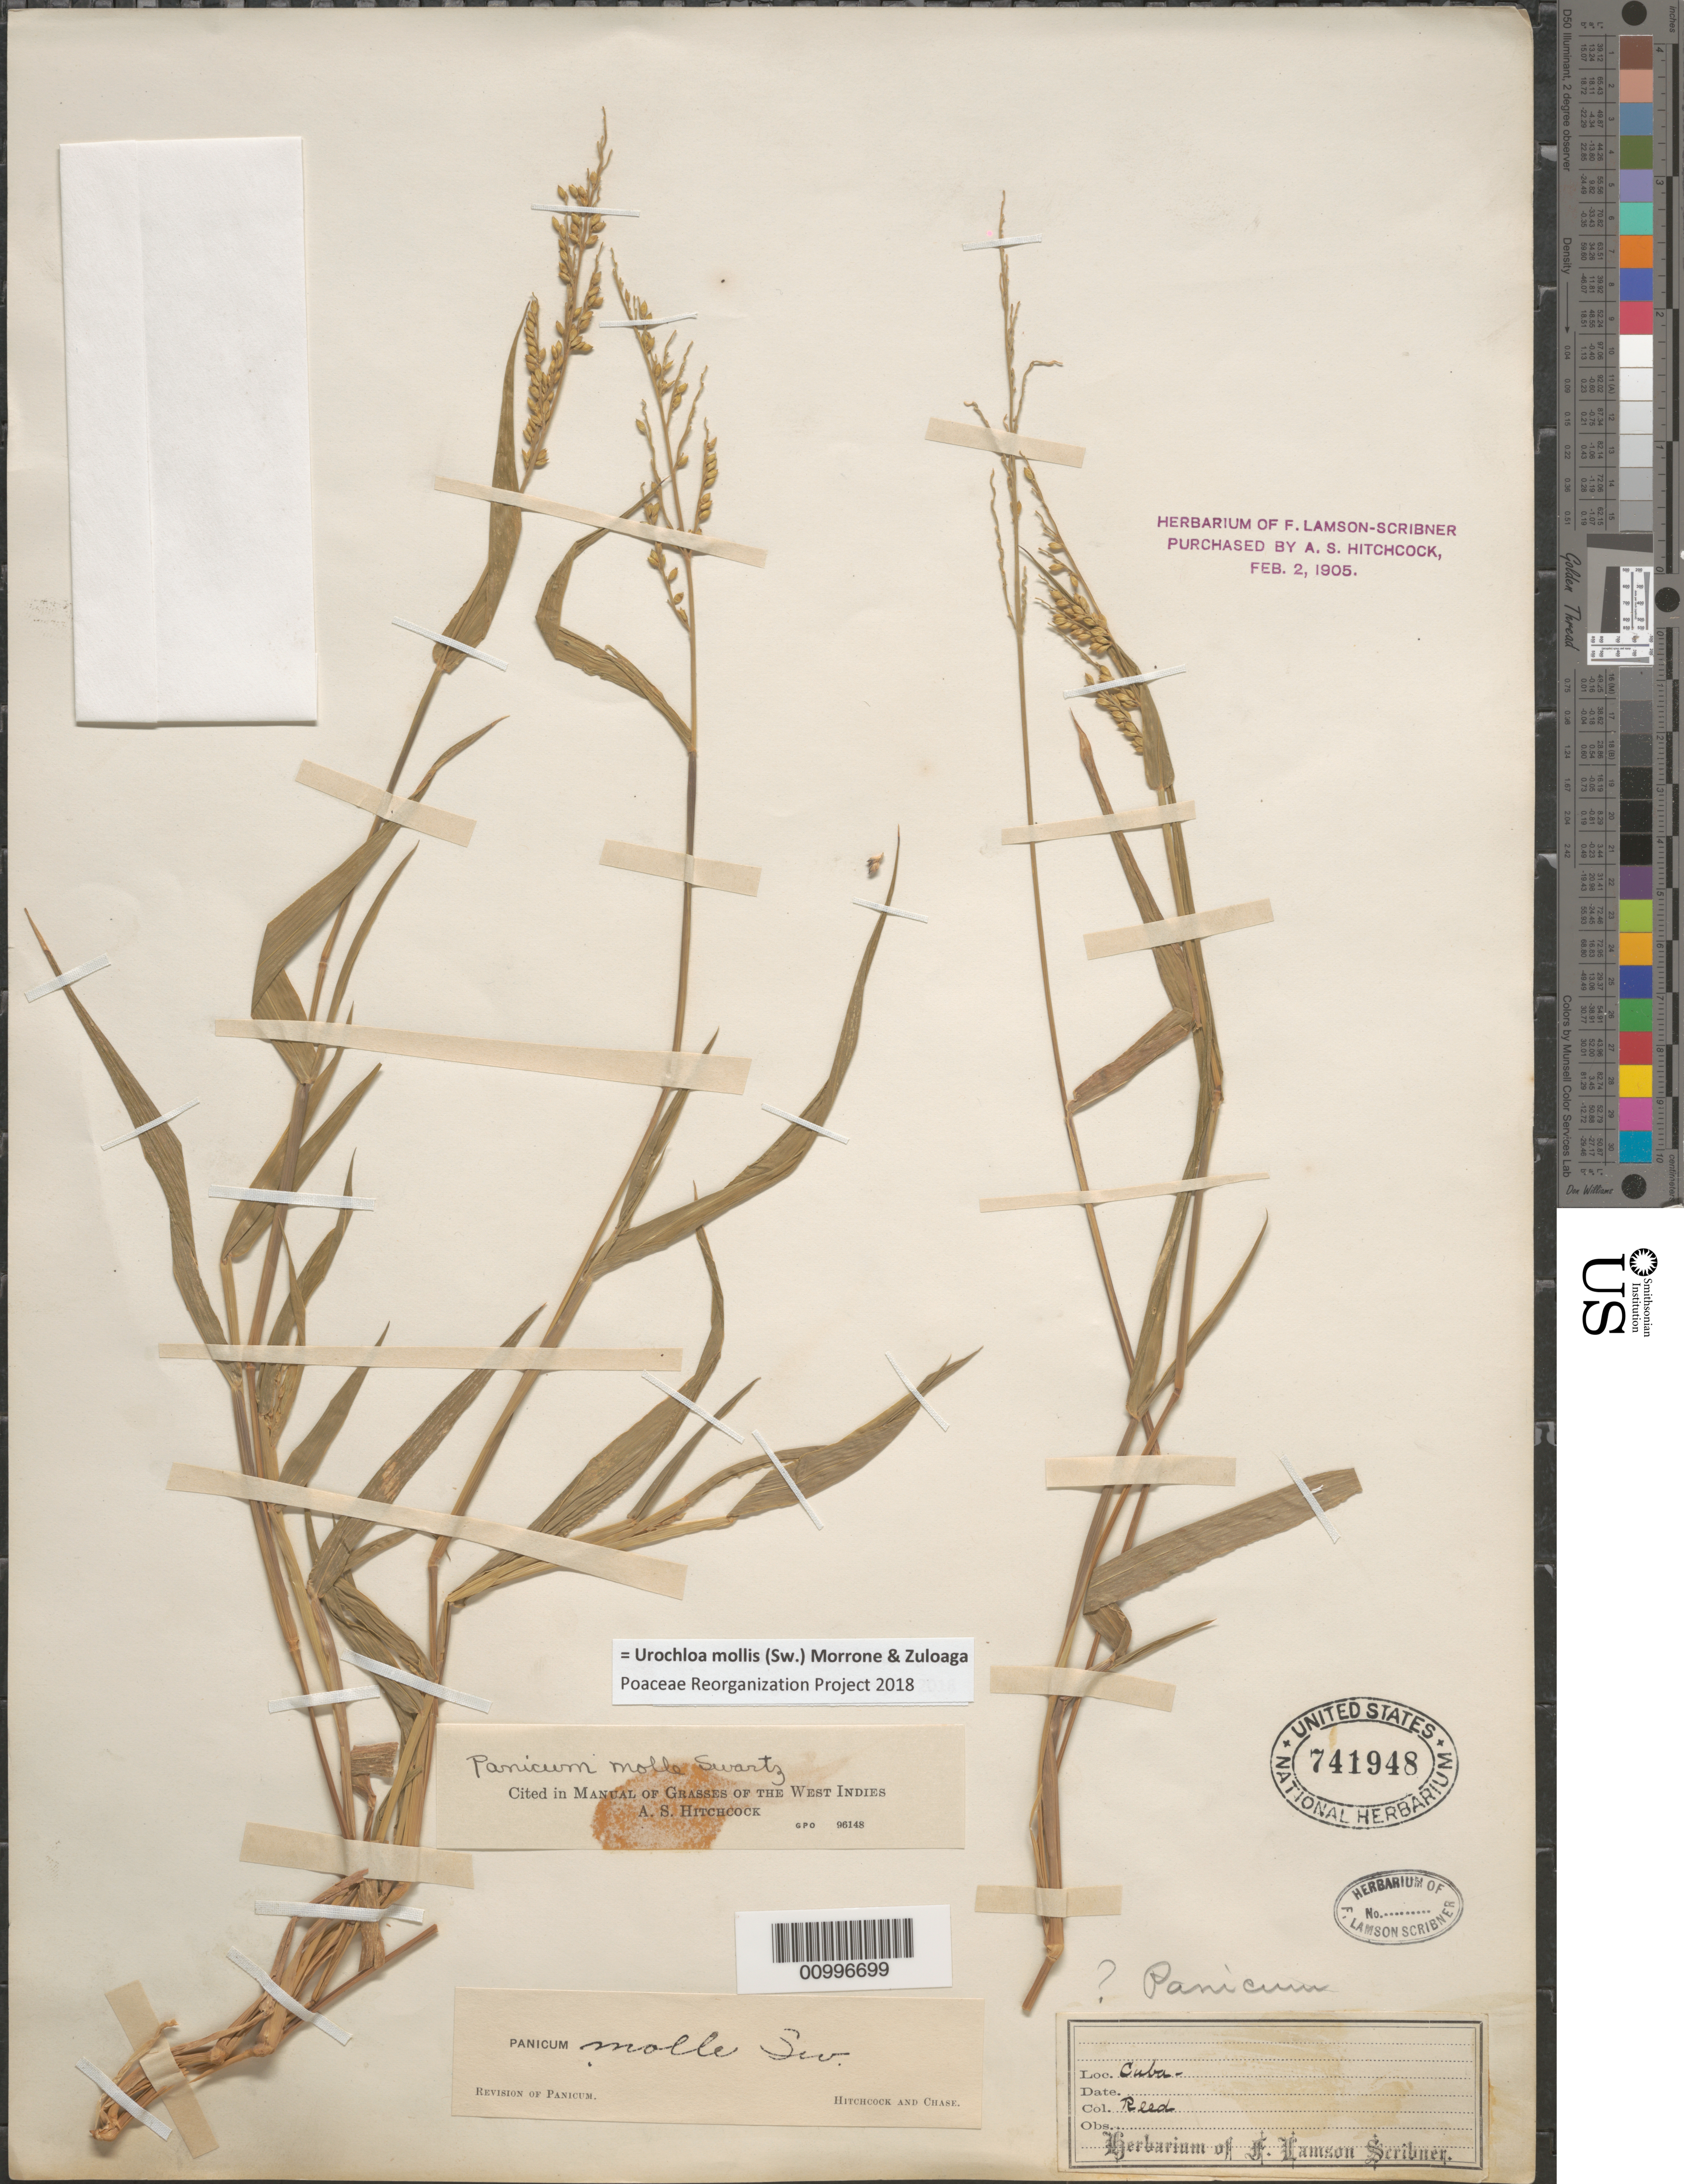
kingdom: Plantae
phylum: Tracheophyta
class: Liliopsida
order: Poales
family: Poaceae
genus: Brachiaria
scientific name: Brachiaria mollis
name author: (Sw.) Parodi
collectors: F. L. Scribner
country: Cuba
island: Cuba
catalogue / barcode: US 741948